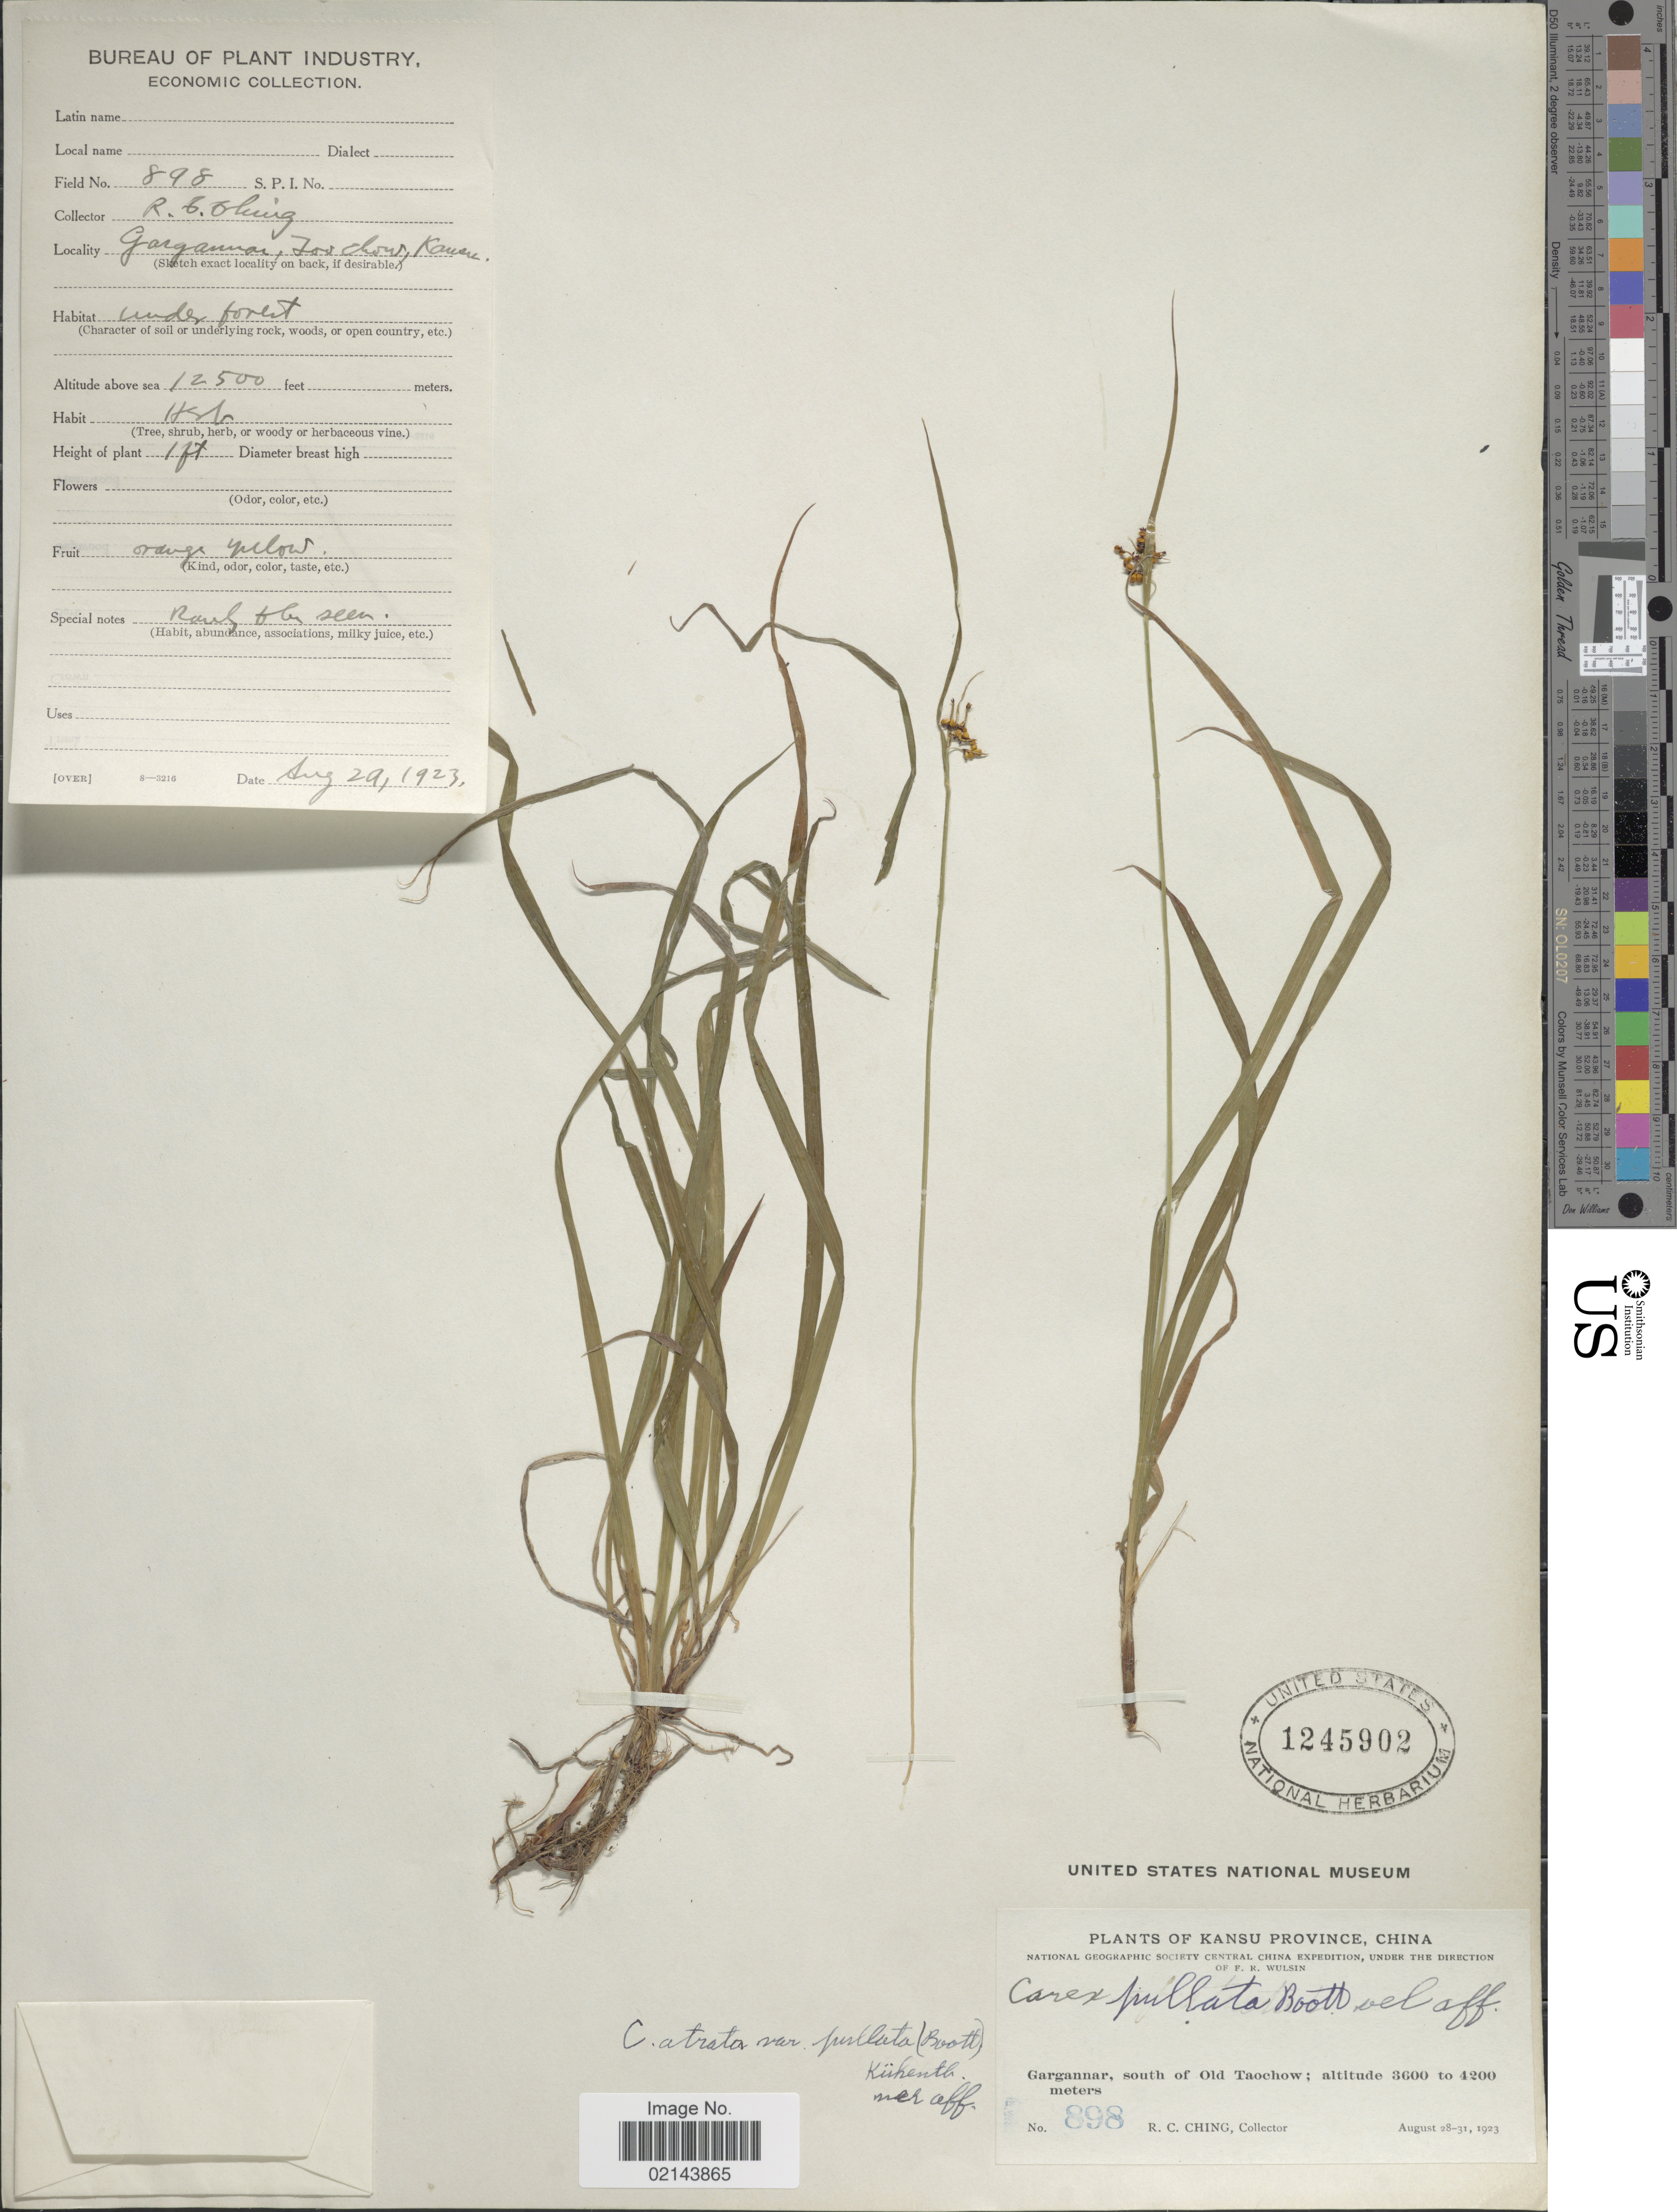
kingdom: Plantae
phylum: Tracheophyta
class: Liliopsida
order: Poales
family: Cyperaceae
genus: Carex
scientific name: Carex atrata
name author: L.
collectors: R. C. Ching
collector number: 898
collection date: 1923-08-29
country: China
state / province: Gansu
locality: Kansu Province. Gargannar, south of Old Taochow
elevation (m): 3810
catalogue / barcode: US 1245902